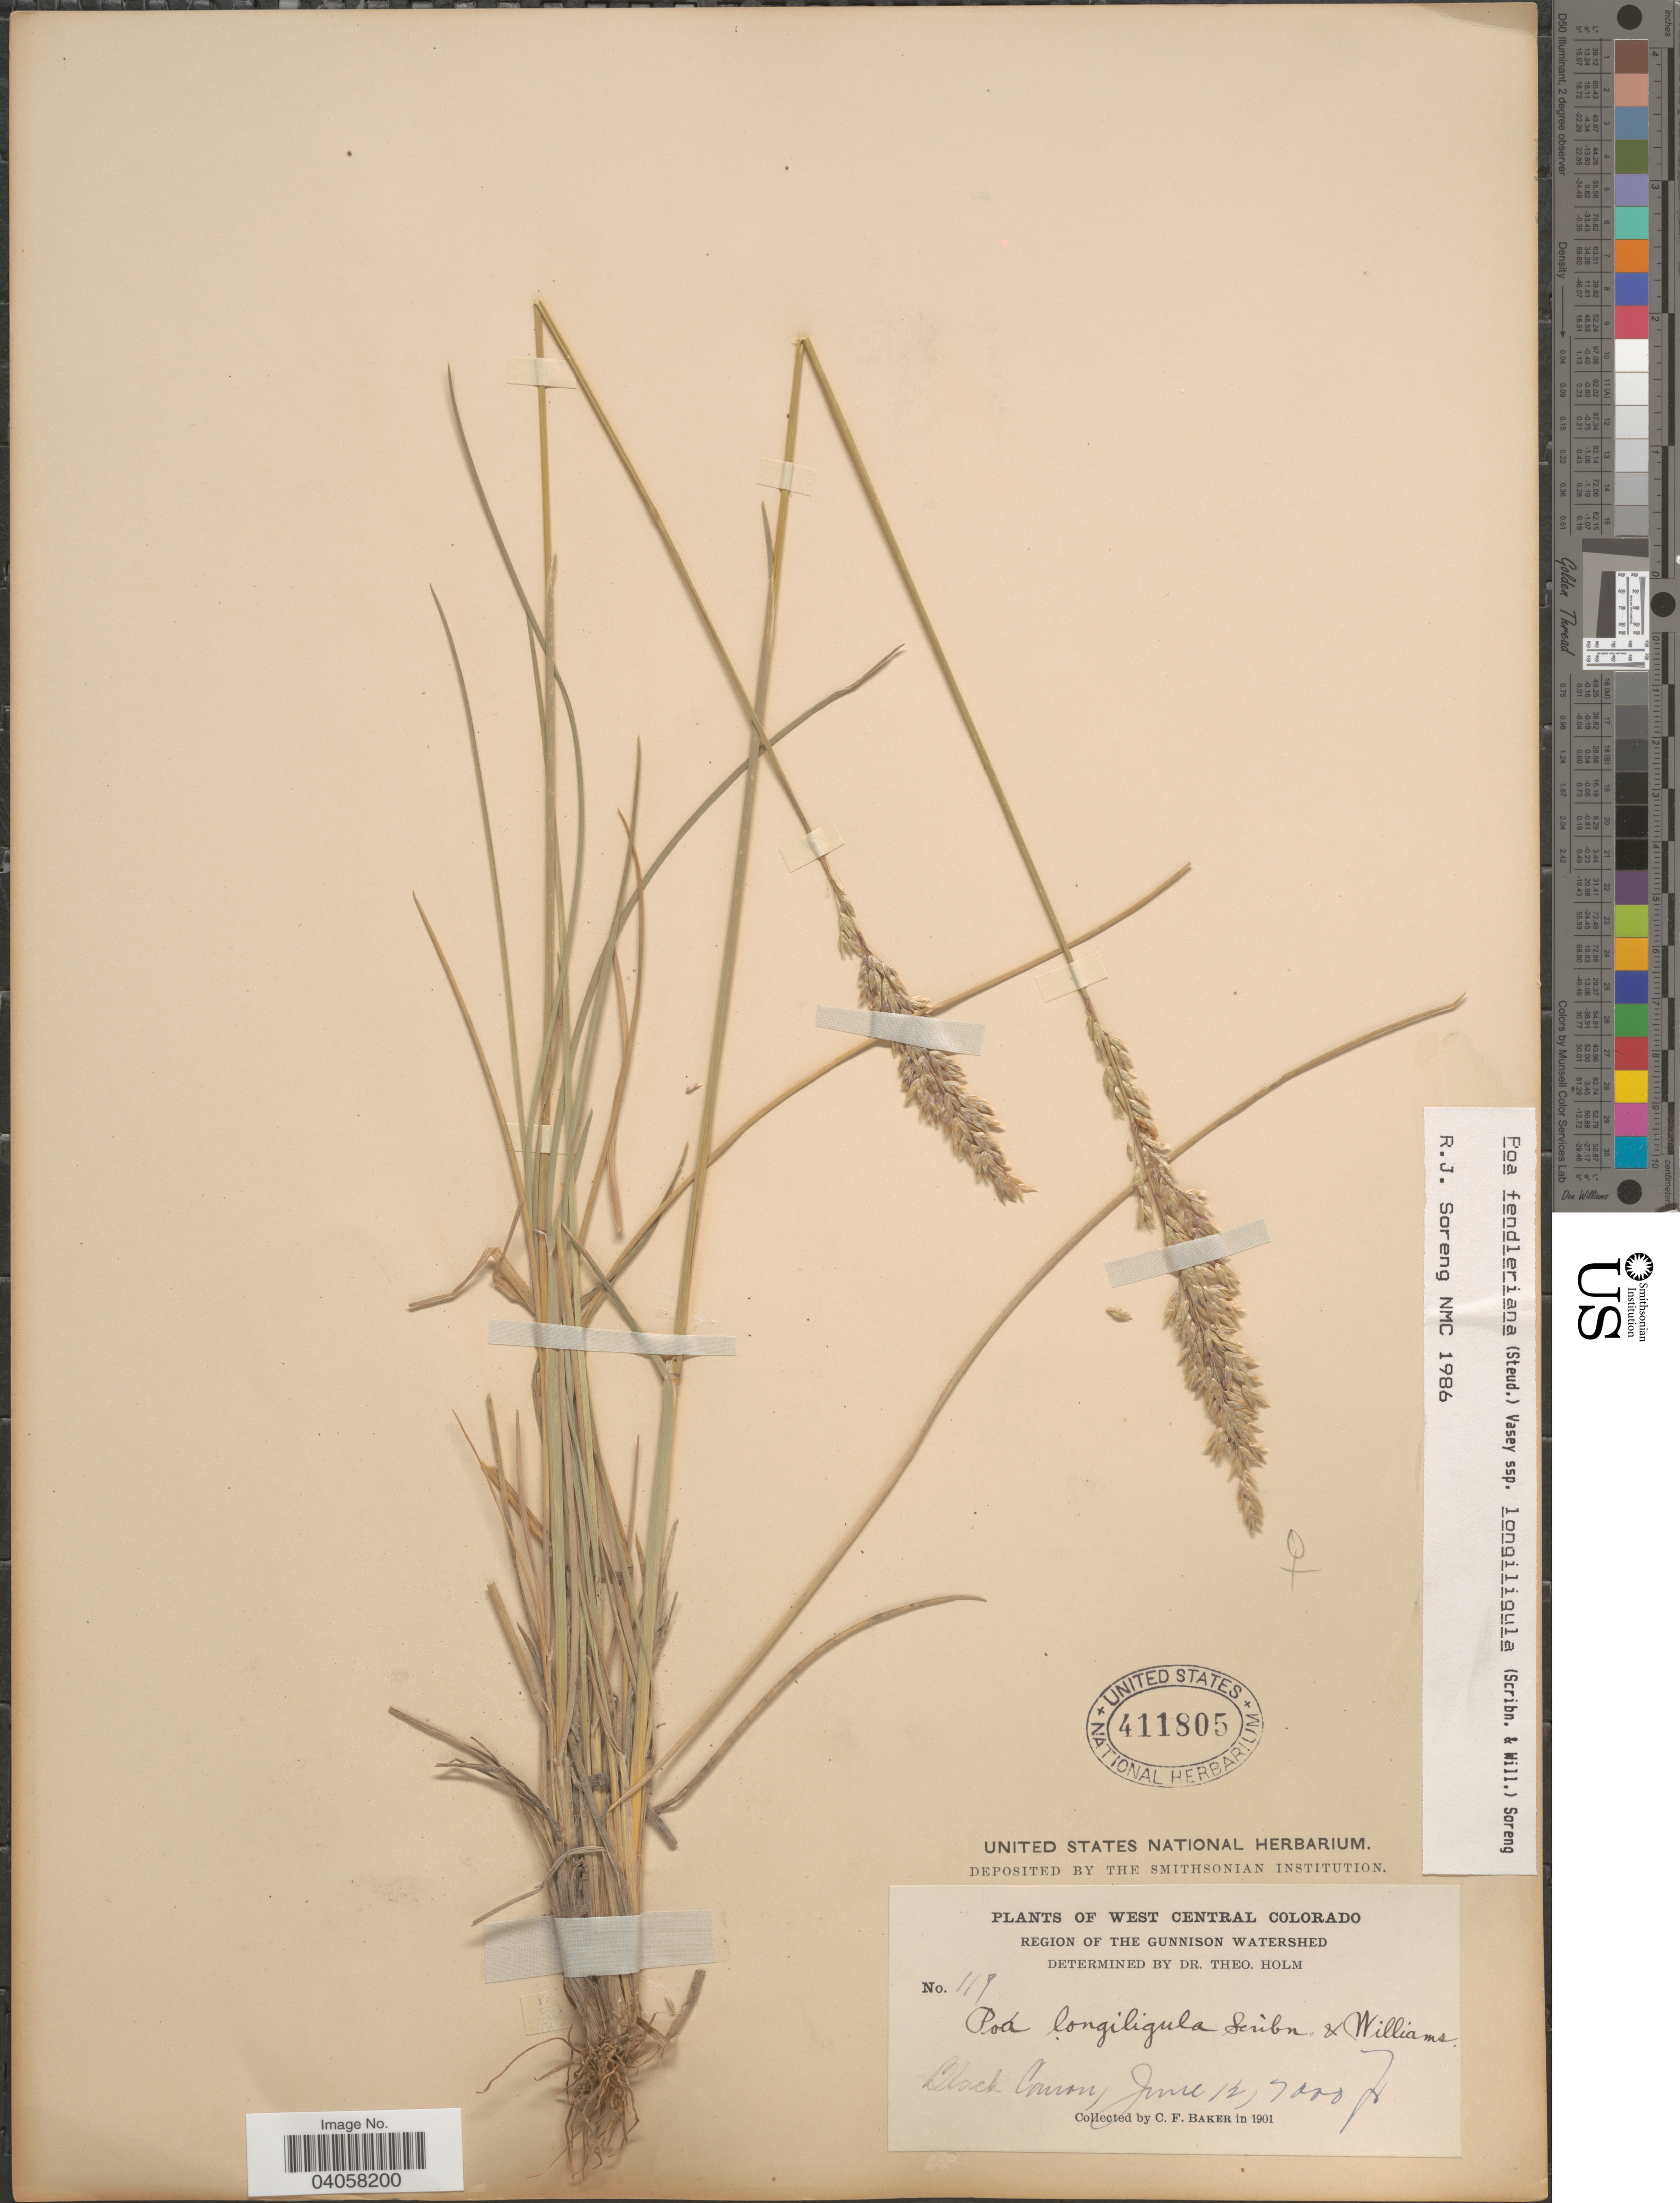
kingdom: Plantae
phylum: Tracheophyta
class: Liliopsida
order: Poales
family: Poaceae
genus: Poa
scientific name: Poa fendleriana subsp. longiligula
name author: (Scribn. & T.A. Williams) Soreng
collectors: C. F. Baker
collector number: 119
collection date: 1901-06-12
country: United States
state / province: Colorado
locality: West Central Colorado. Region of the Gunnison Watershed. Black Canon.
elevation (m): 2134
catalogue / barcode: US 411805